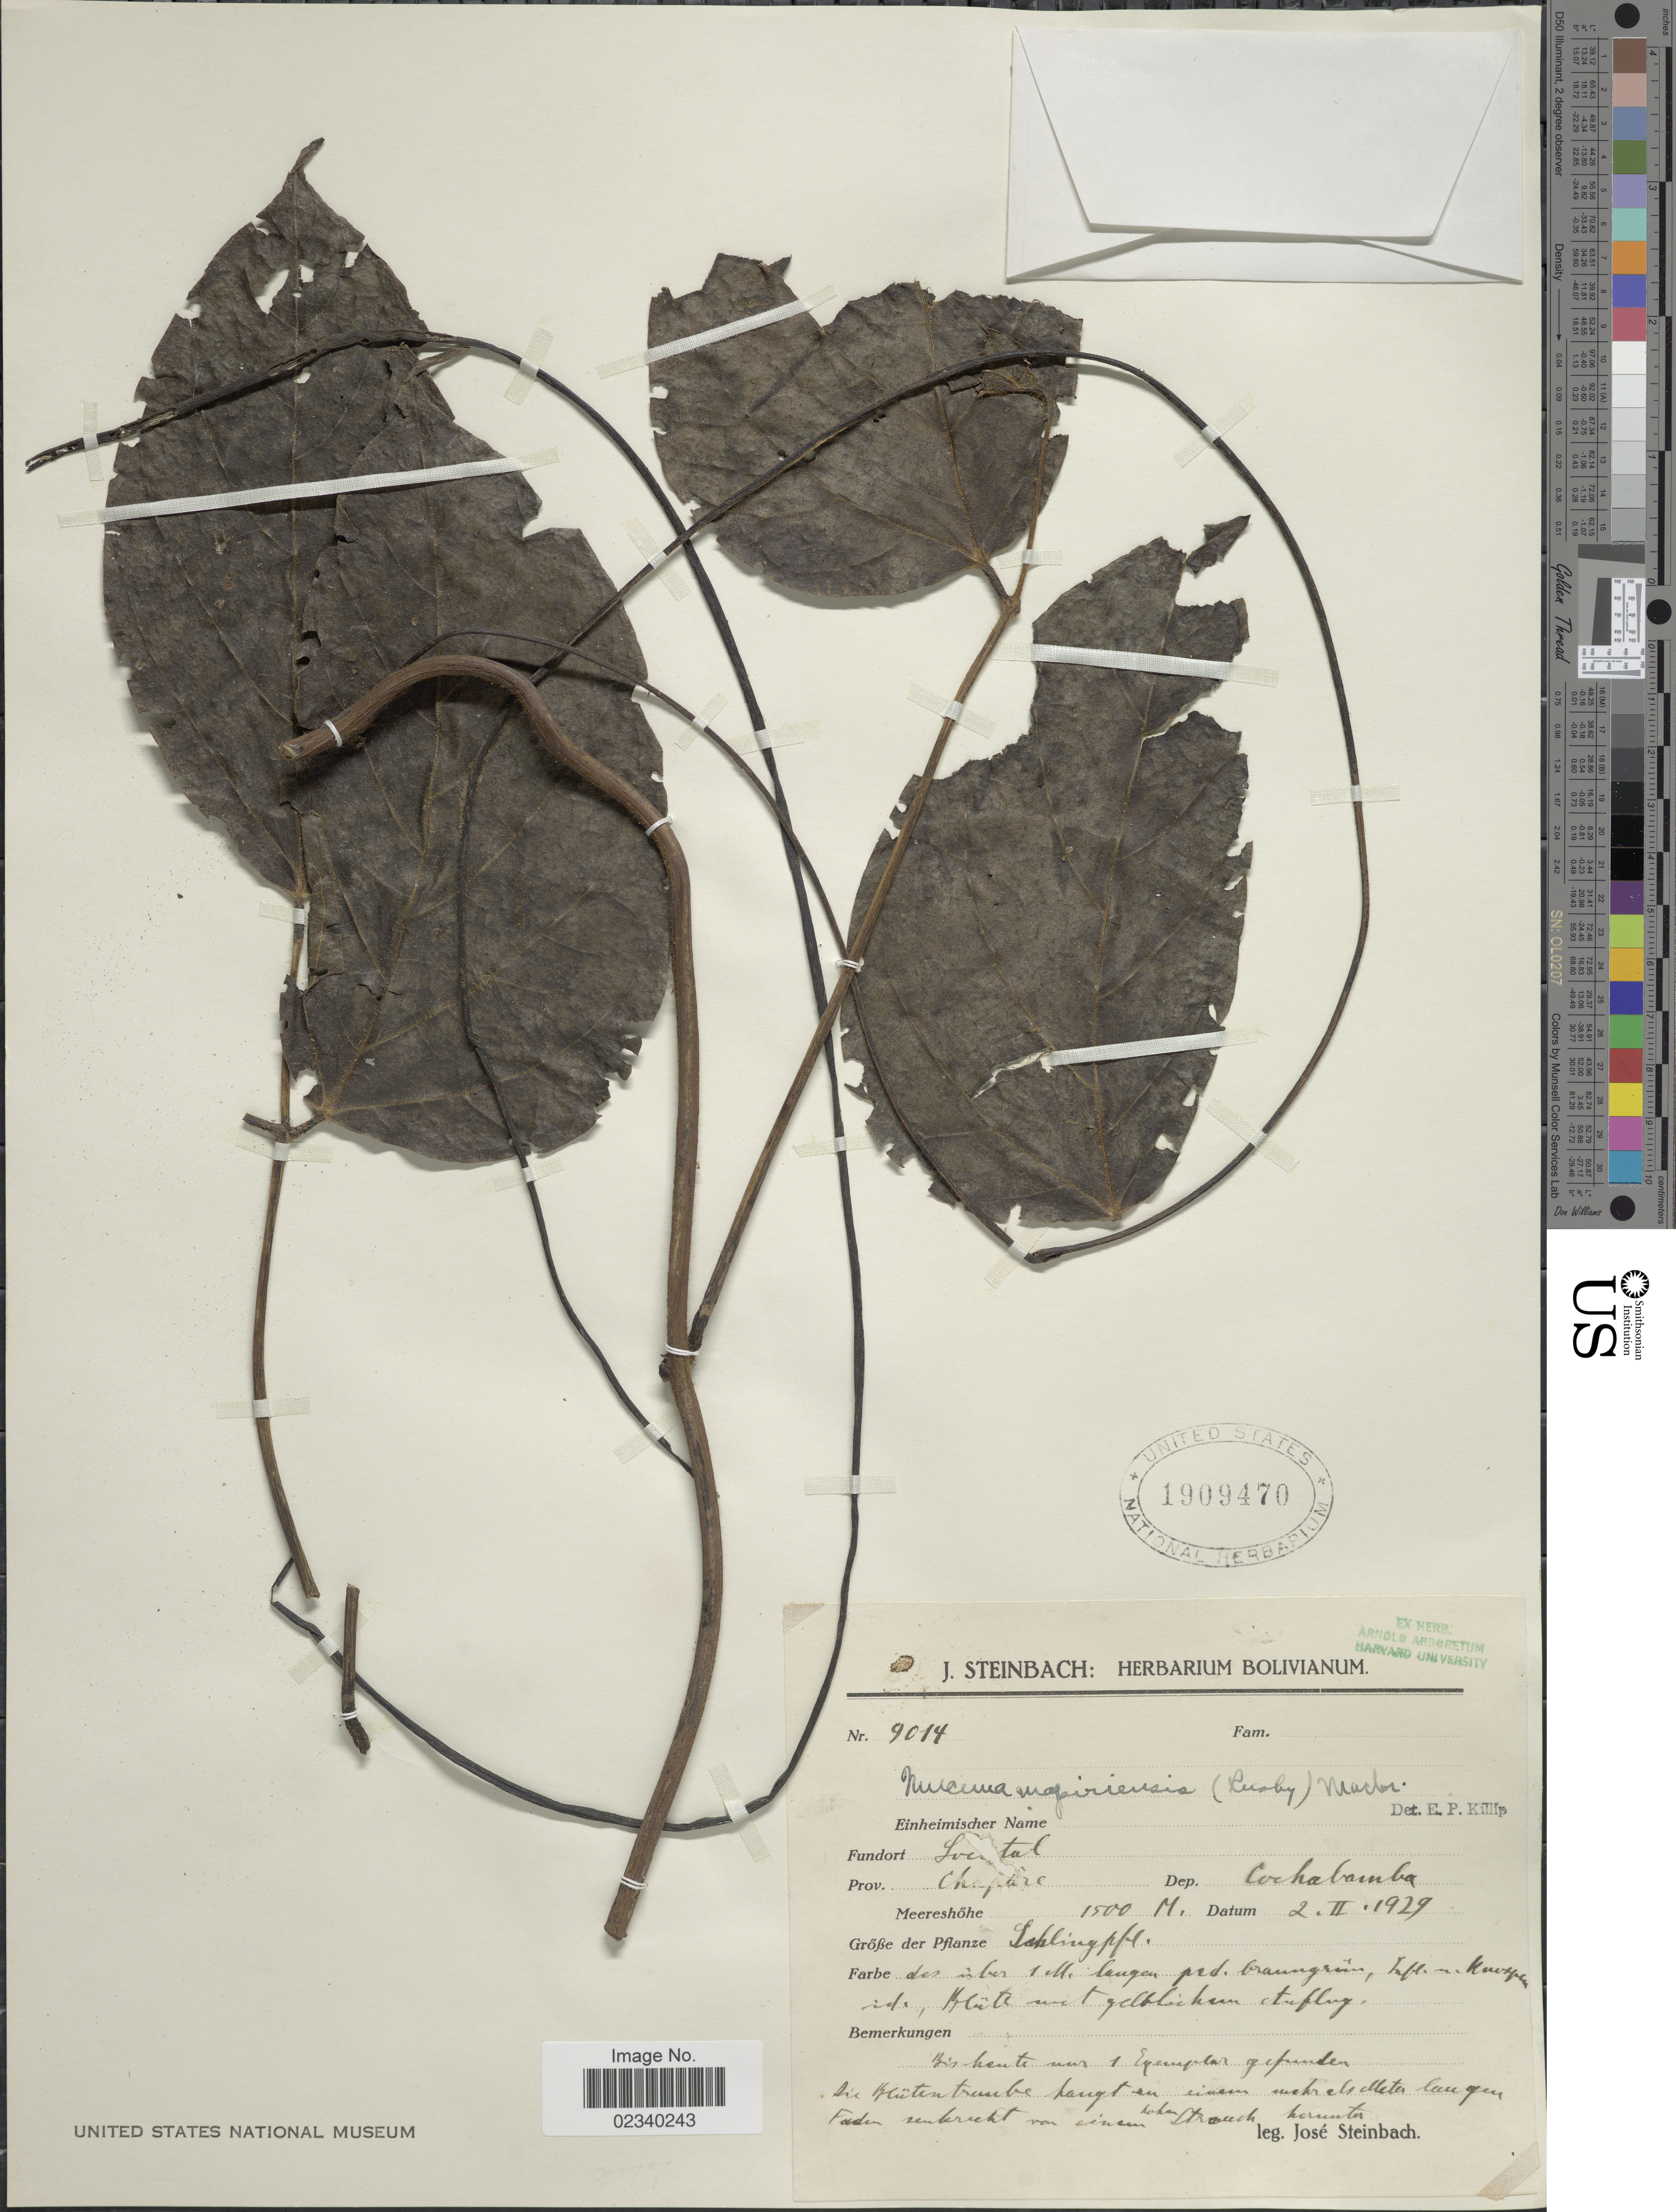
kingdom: Plantae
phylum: Tracheophyta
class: Magnoliopsida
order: Fabales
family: Fabaceae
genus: Mucuna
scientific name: Mucuna mapirensis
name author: Rusby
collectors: J. Steinbach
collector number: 9014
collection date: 1929-02-02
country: Bolivia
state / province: Cochabamba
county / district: Chaparé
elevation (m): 1500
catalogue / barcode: US 1909470